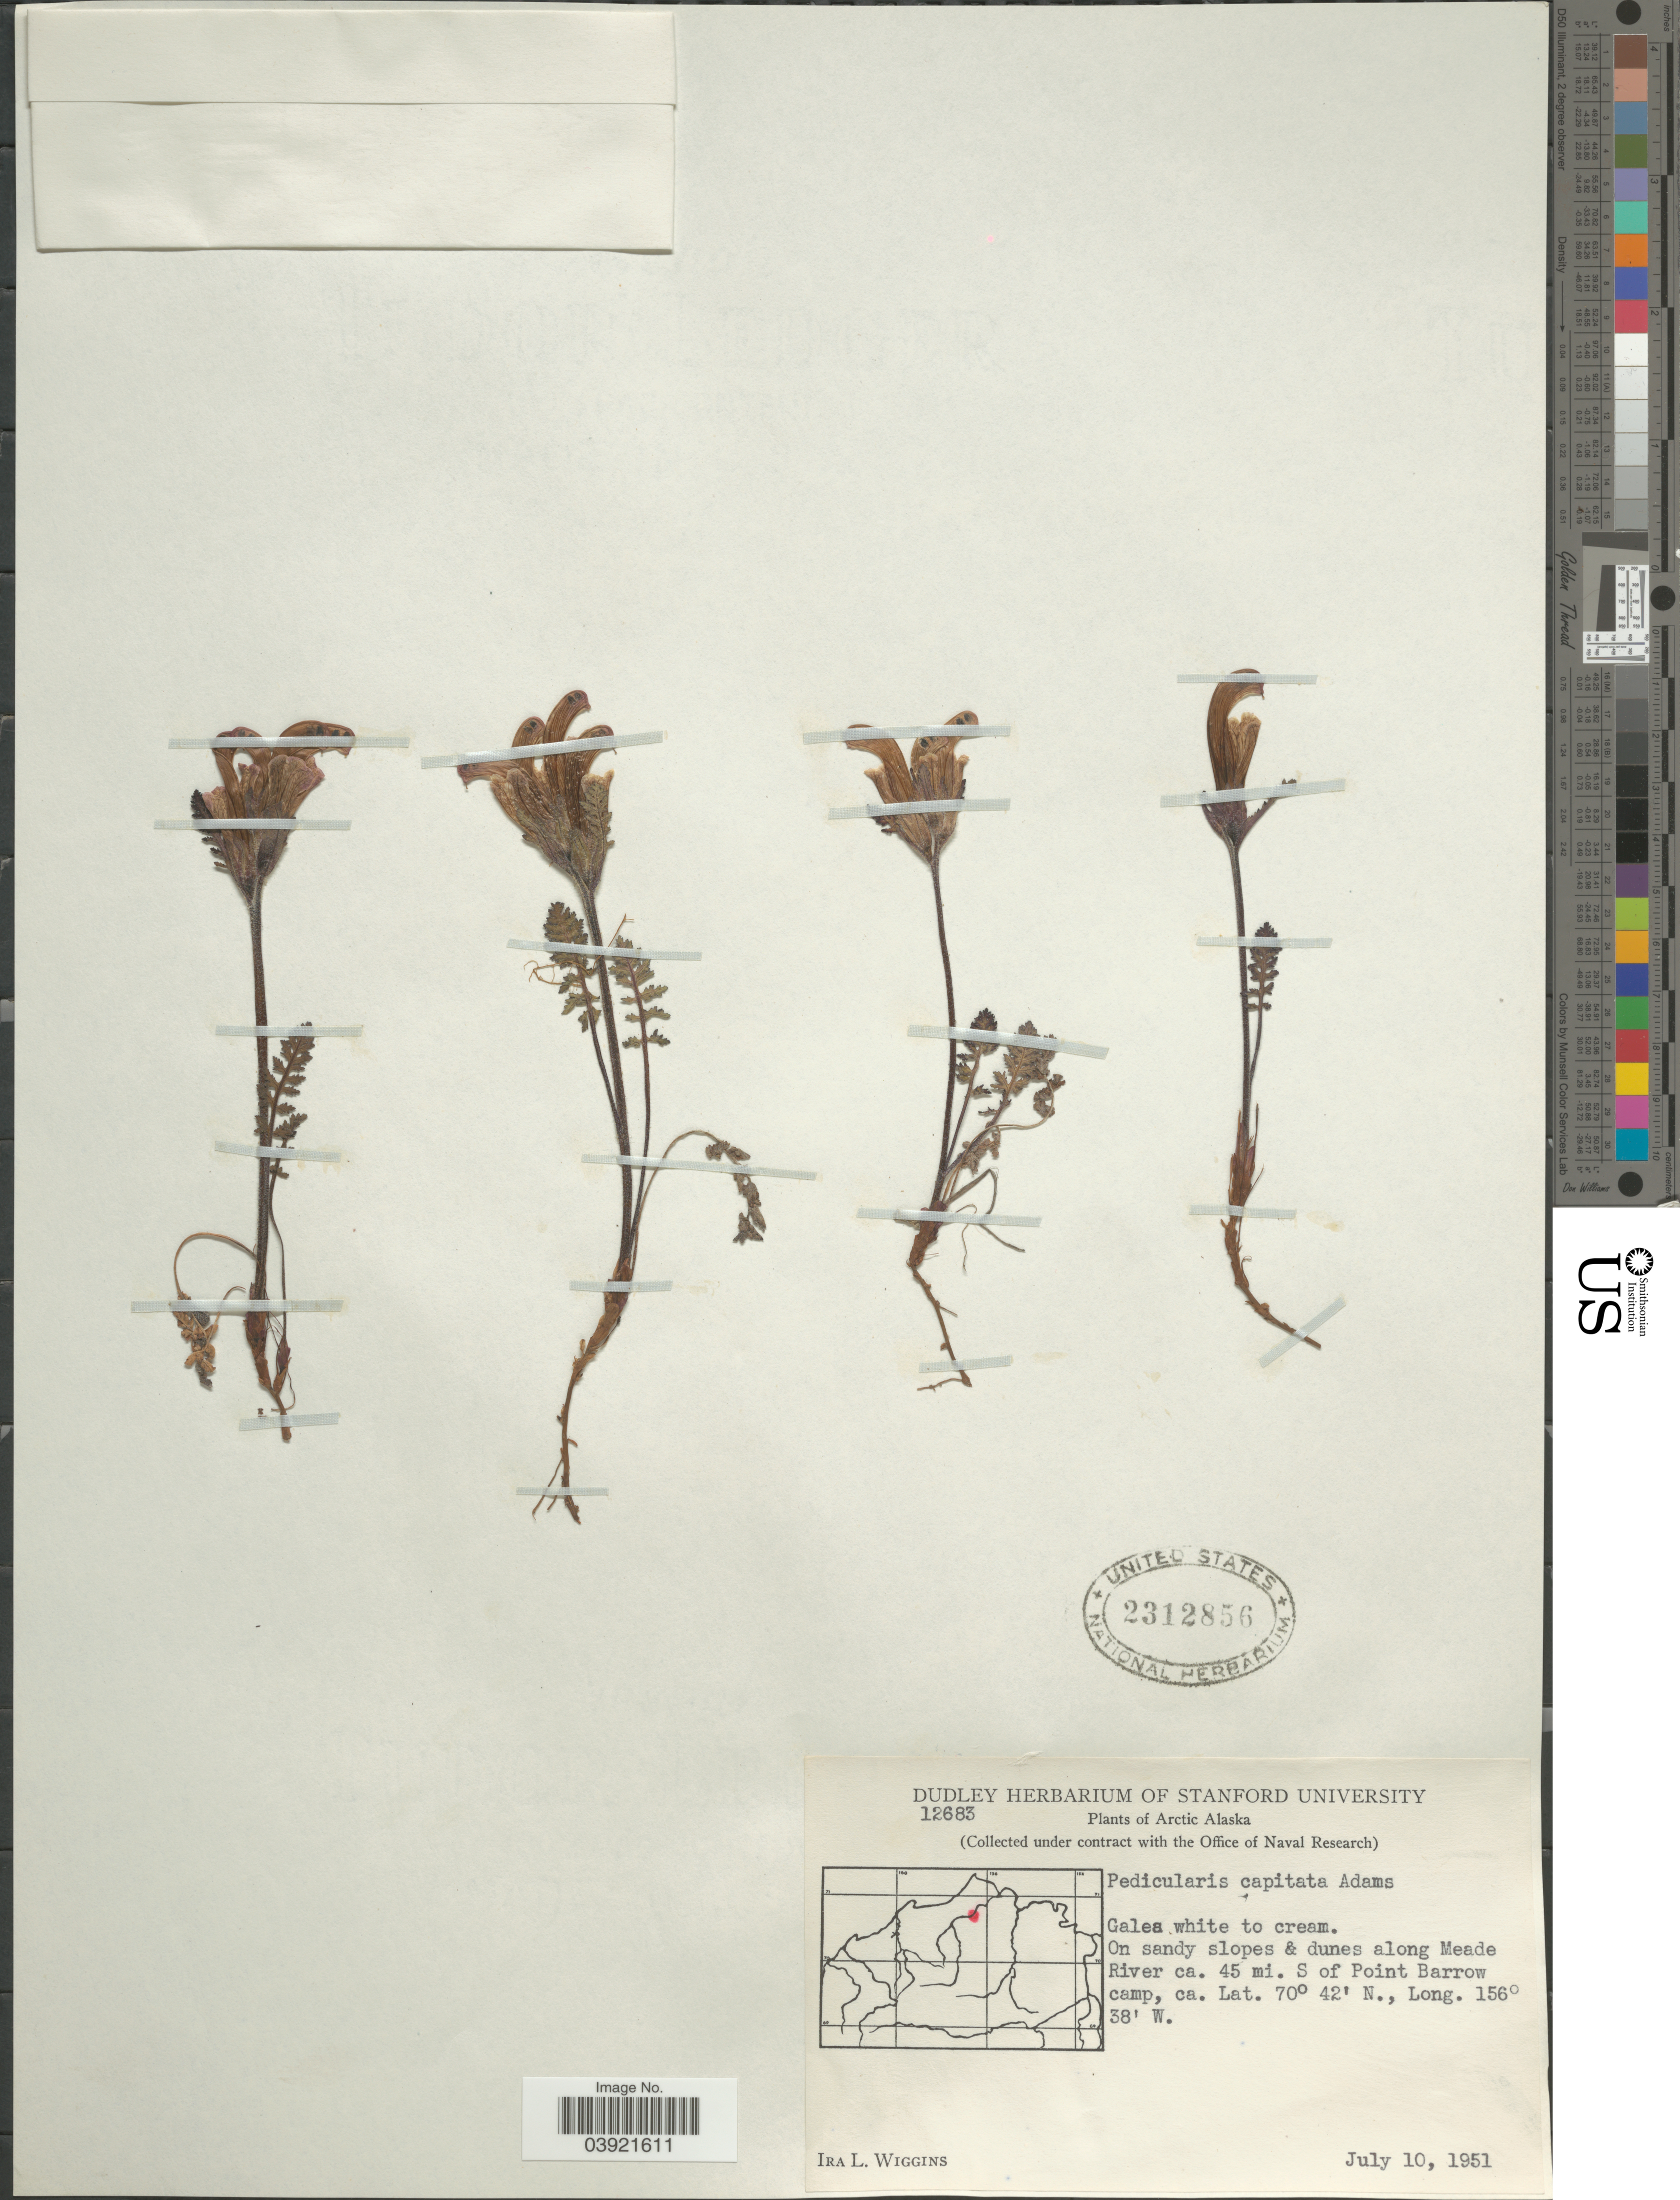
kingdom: Plantae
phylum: Tracheophyta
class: Magnoliopsida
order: Lamiales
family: Orobanchaceae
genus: Pedicularis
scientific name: Pedicularis capitata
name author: Adams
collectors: I. L. Wiggins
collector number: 12683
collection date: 1951-07-10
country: United States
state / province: Alaska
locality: Arctic Alaska. Along Meade River ca. 45 mi. S of Point Barrow camp.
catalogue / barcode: US 2312856